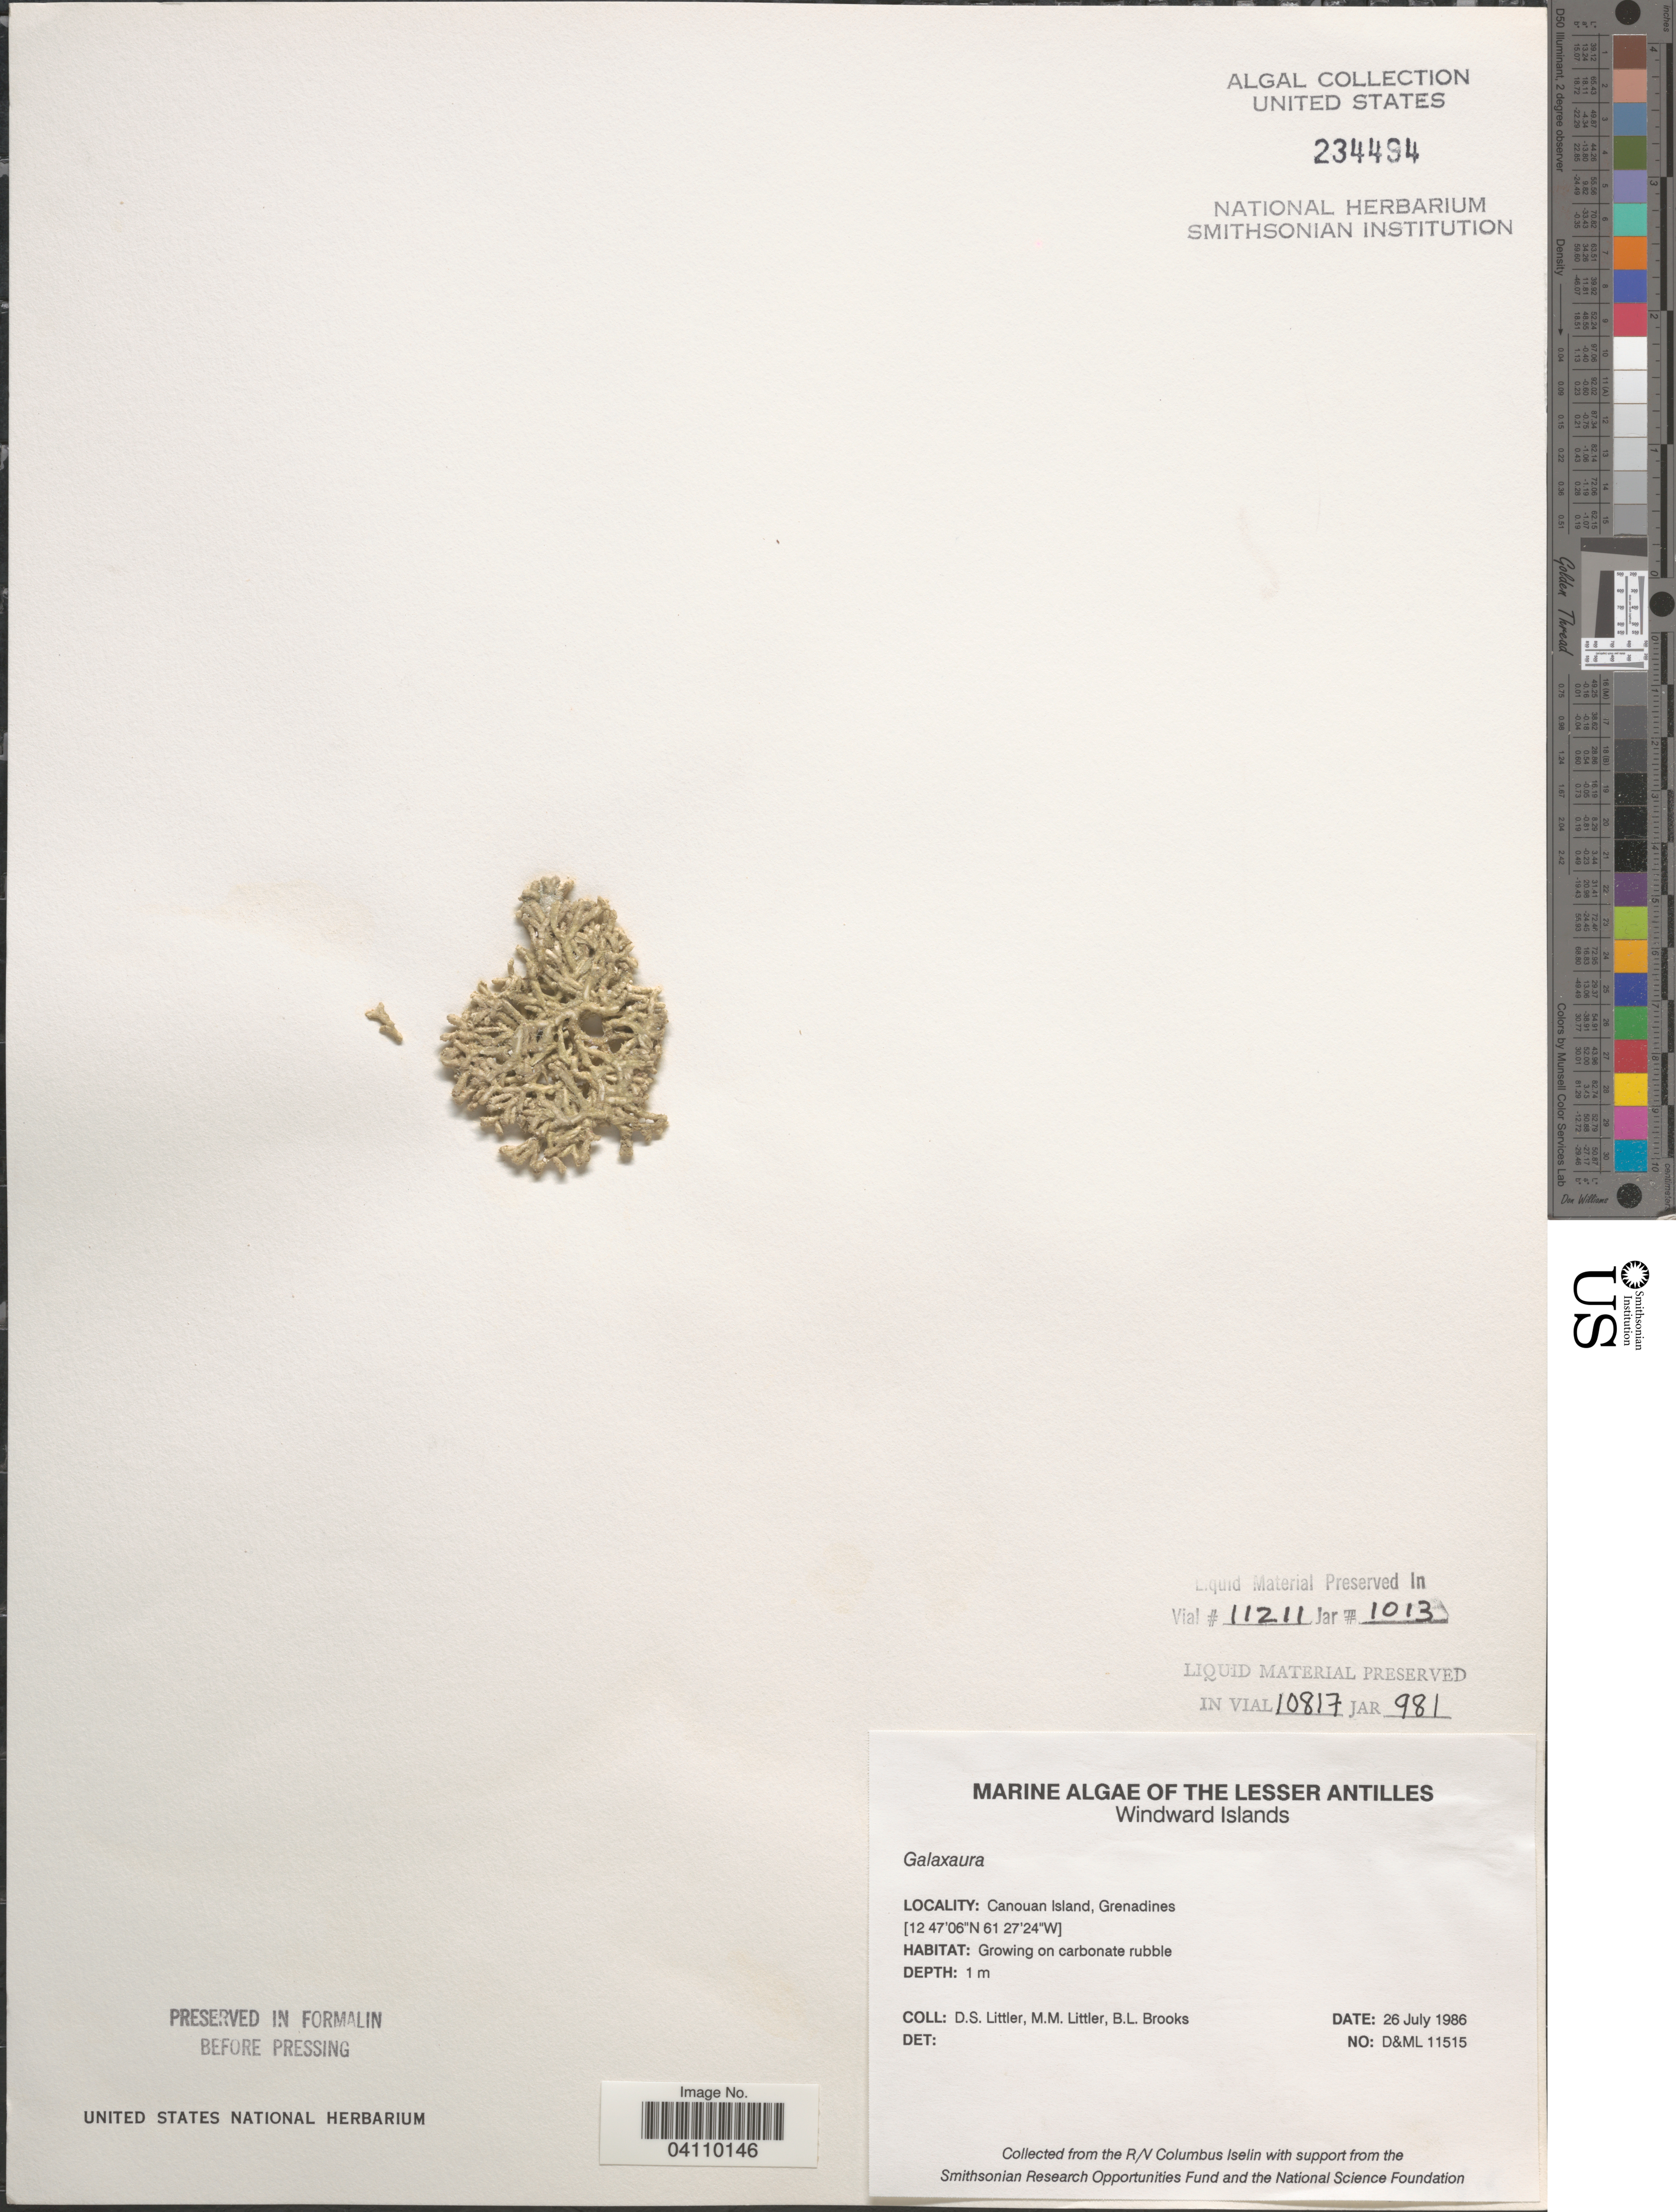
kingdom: Plantae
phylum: Rhodophyta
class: Florideophyceae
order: Nemaliales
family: Galaxauraceae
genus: Galaxaura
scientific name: Galaxaura sp.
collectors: D. S. Littler & B. Brooks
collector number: D&ML11515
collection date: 1986-07-26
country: St. Vincent - Grenadines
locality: The Lesser Antilles. Windward Islands. Canouan Island, The Grenadines.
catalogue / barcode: US 234494